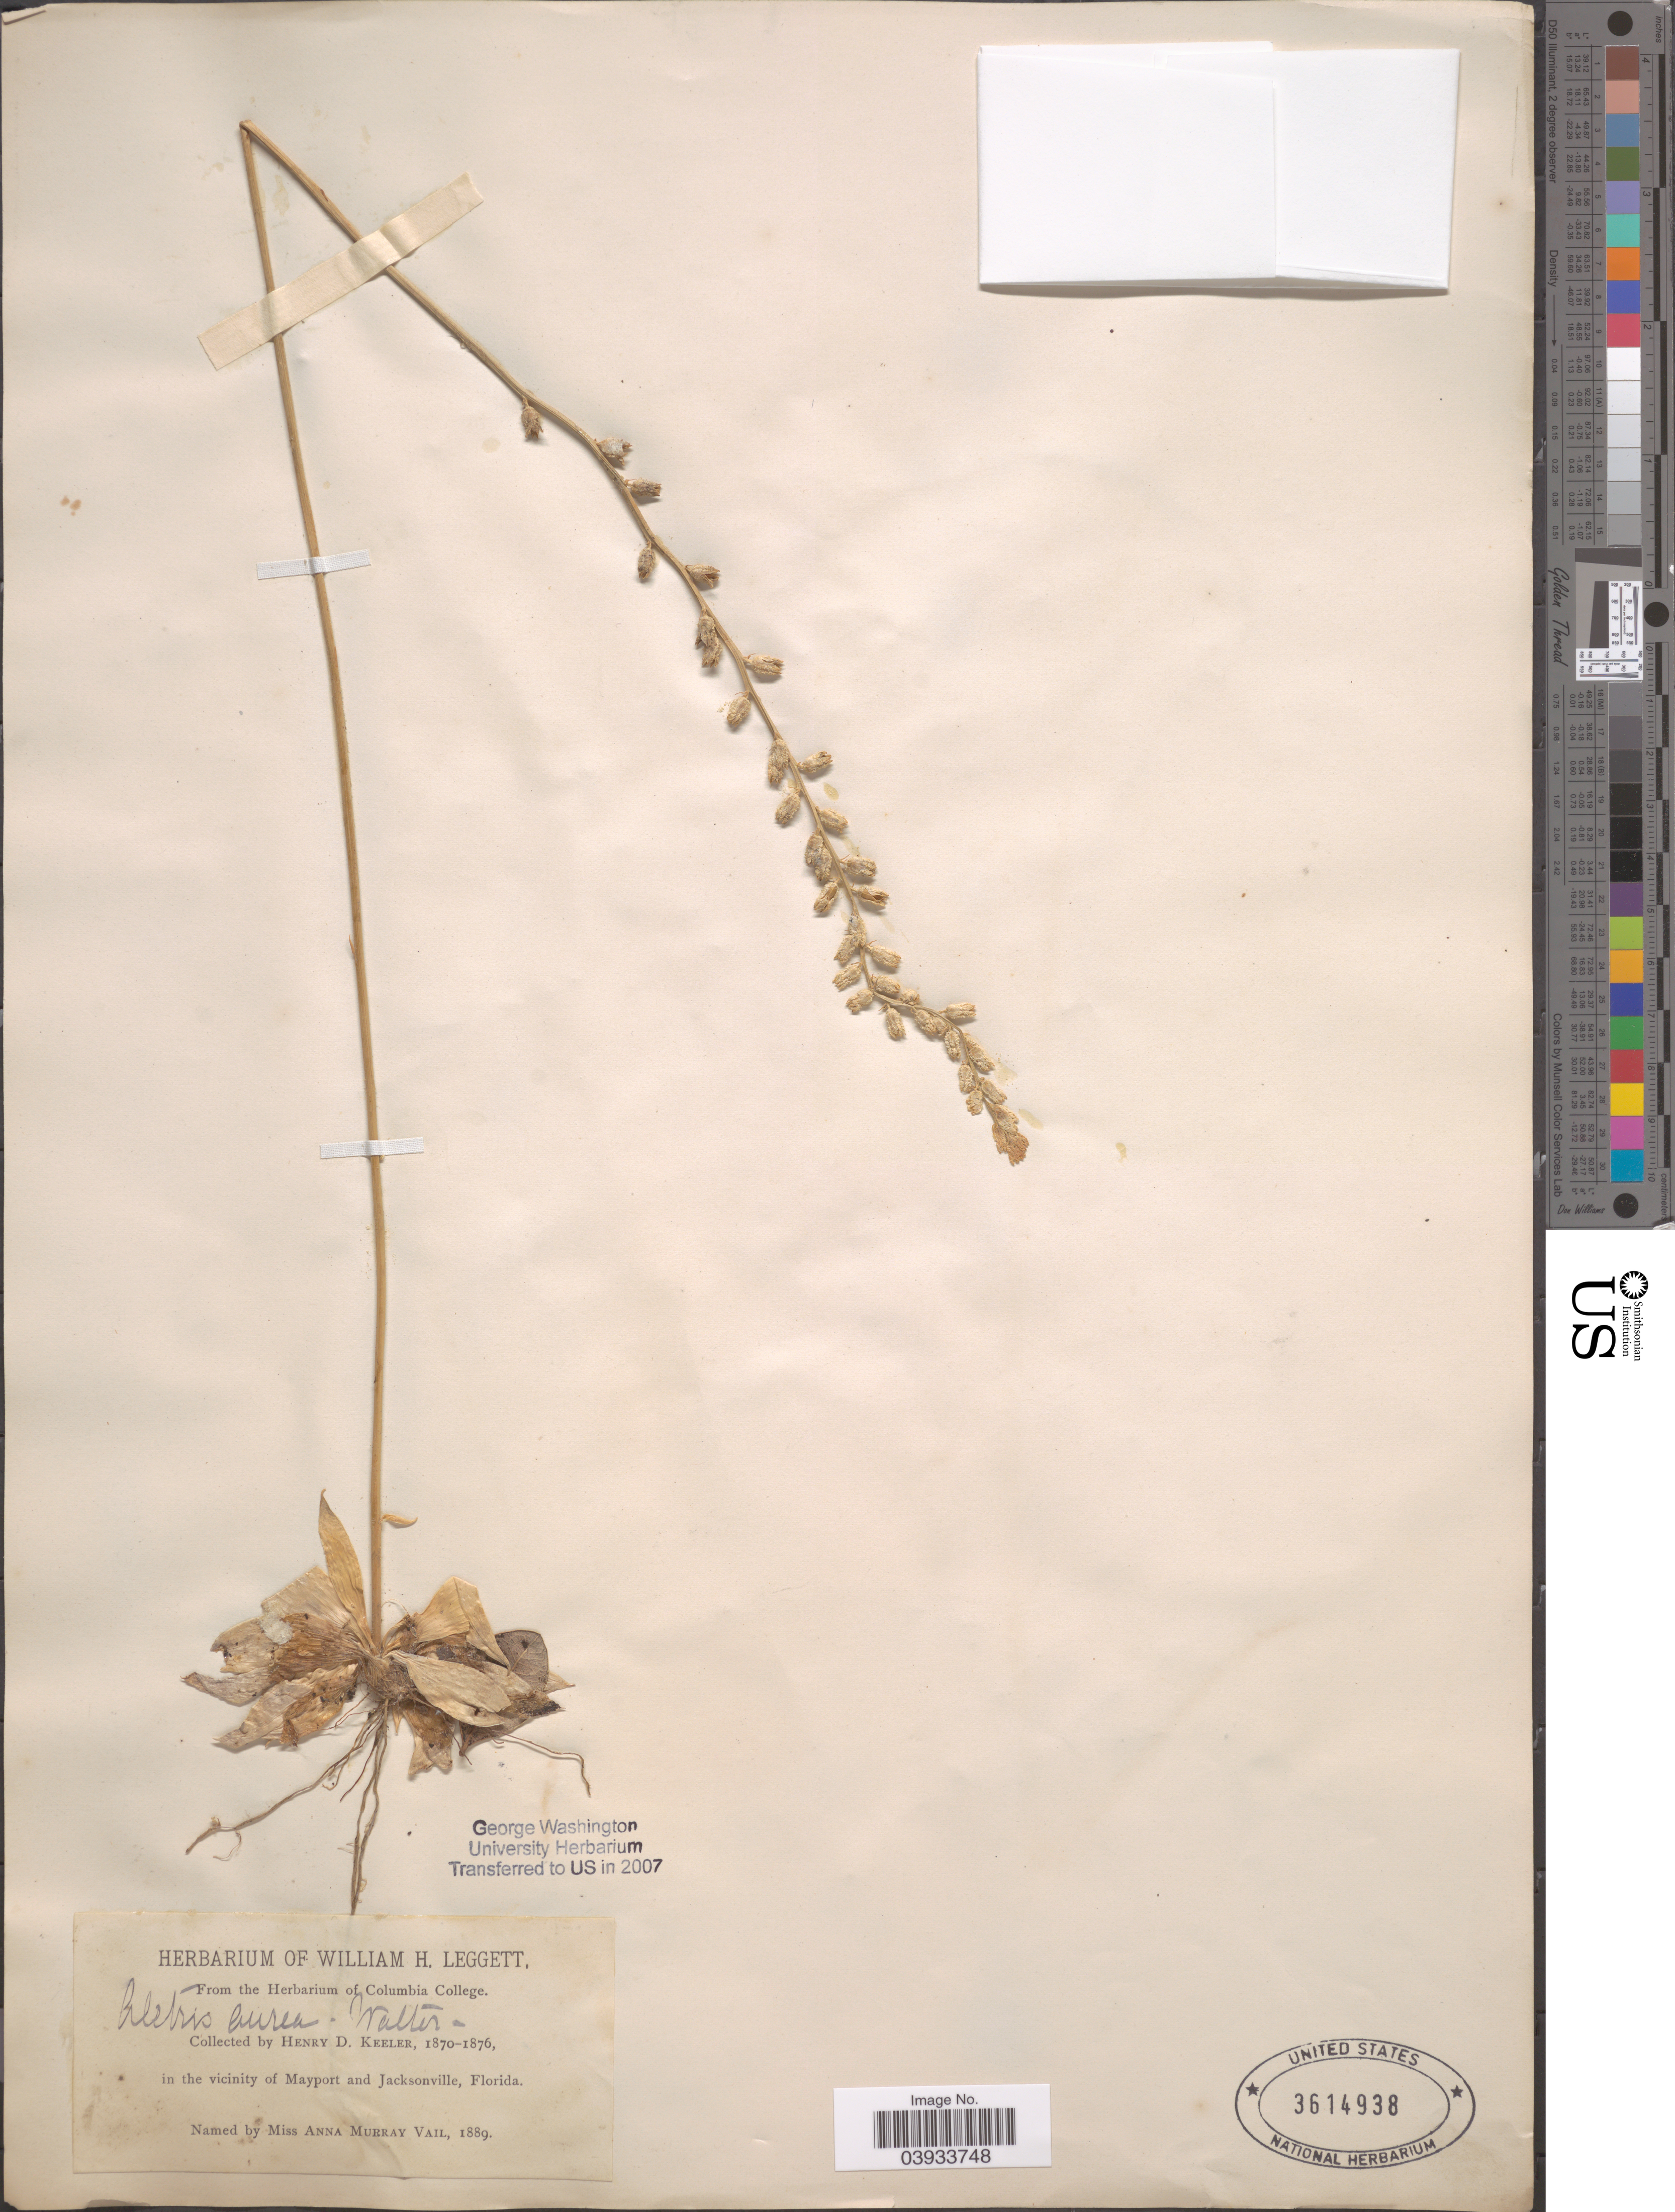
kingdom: Plantae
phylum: Tracheophyta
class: Liliopsida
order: Dioscoreales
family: Nartheciaceae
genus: Aletris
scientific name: Aletris aurea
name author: Walter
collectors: H. Keeler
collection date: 1870/1876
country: United States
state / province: Florida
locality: In the vicinity of Mayport and Jacksonville.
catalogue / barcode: US 3614938